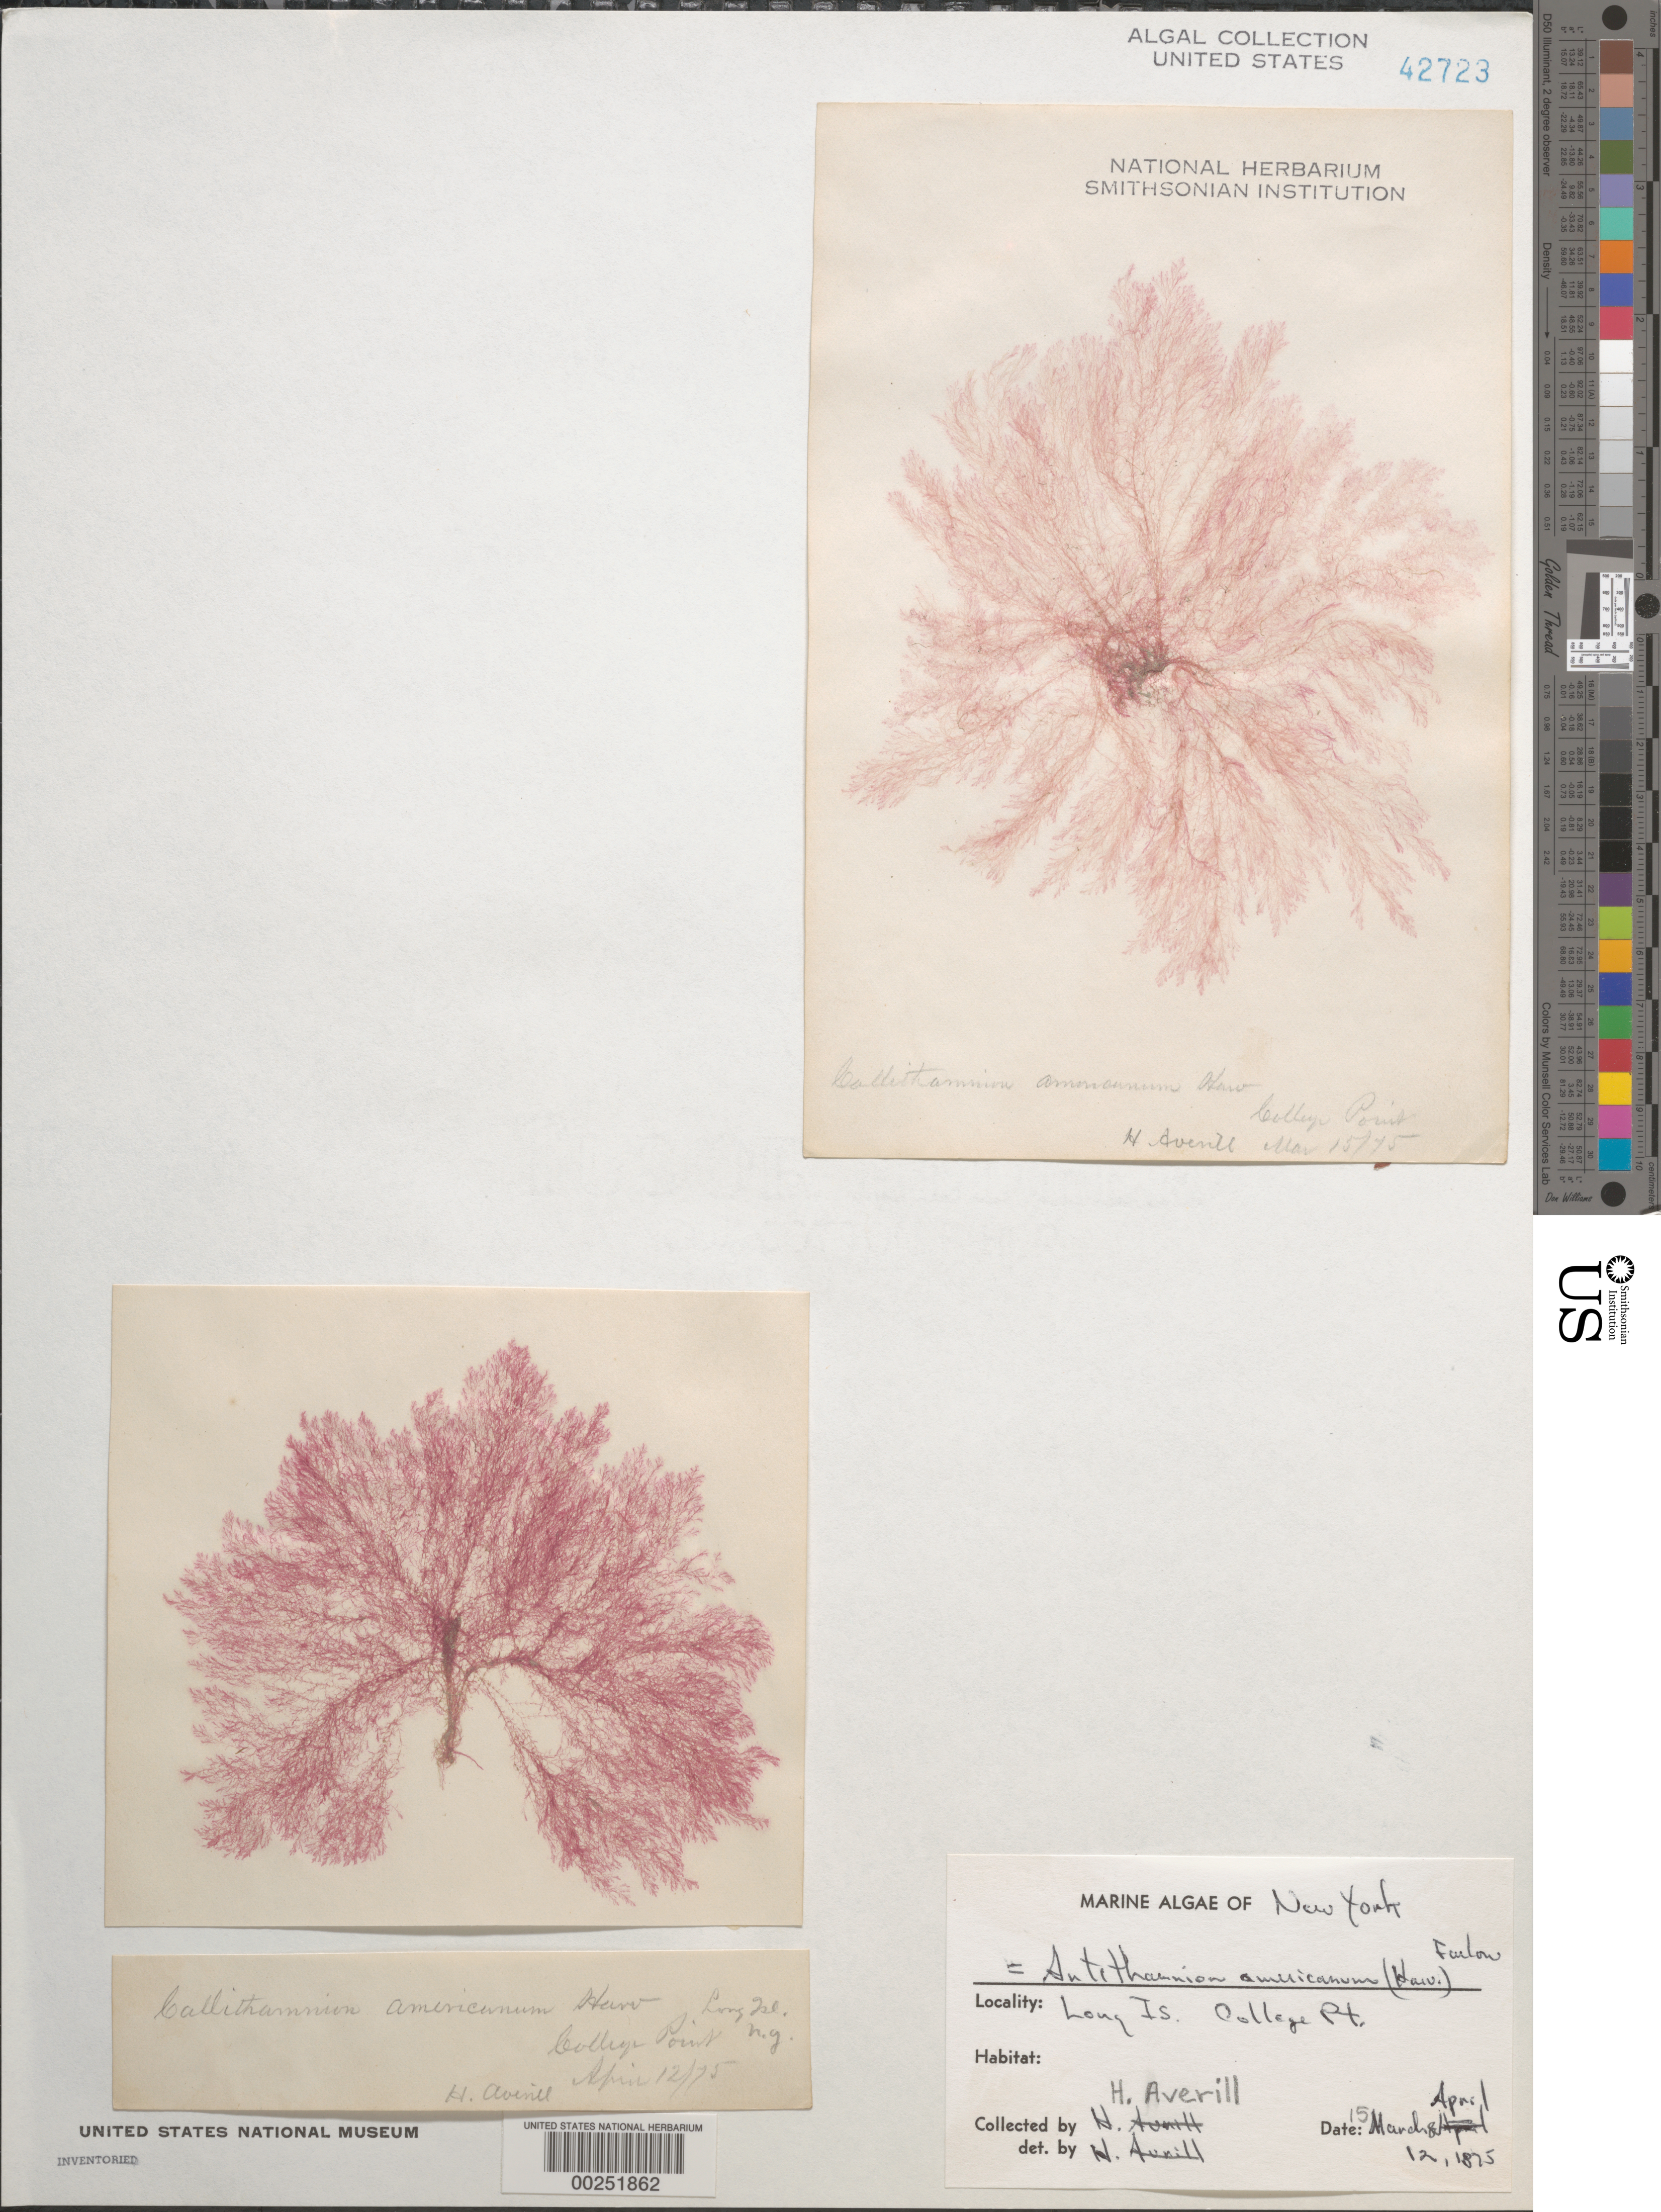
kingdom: Plantae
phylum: Rhodophyta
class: Florideophyceae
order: Ceramiales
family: Ceramiaceae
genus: Scagelia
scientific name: Scagelia americana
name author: (Harv.) A. Athanasiadis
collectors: H. Averill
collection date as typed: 15 Mar 1875 AND 12 Apr 1875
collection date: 1875-03-15,1875-04-12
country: United States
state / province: New York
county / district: Queens County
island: Long Island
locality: College Point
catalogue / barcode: US 42723